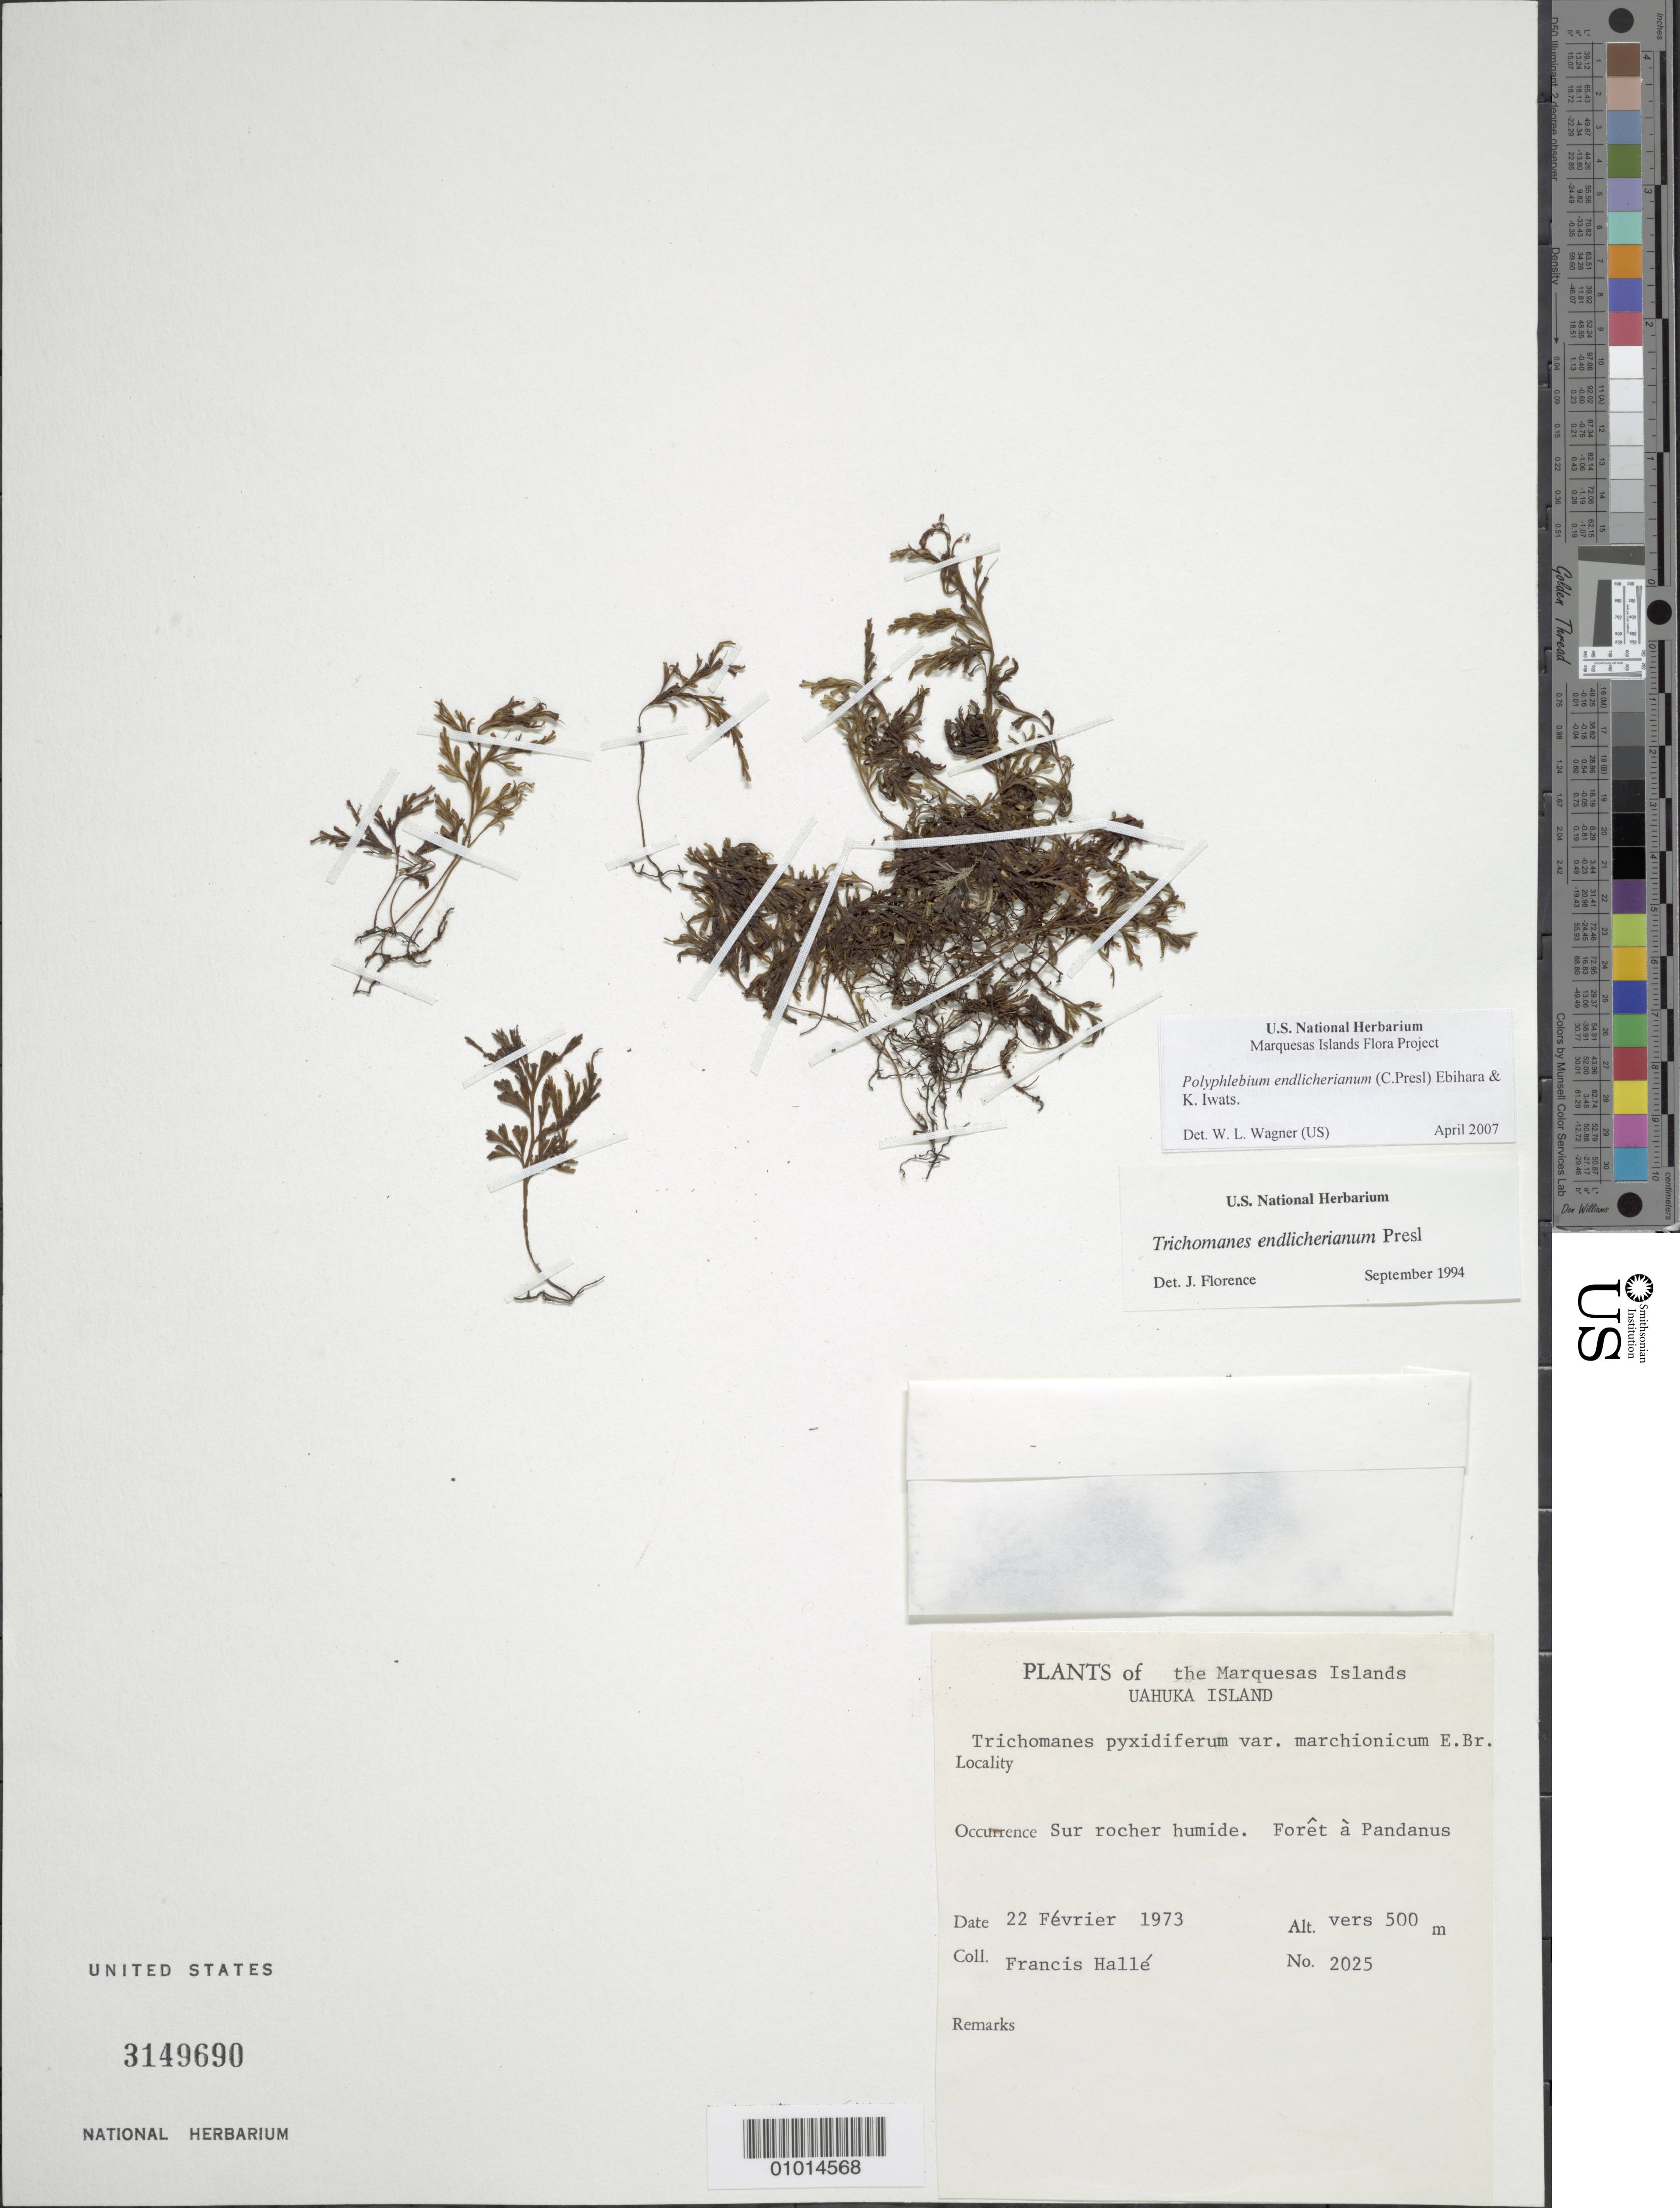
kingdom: Plantae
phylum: Tracheophyta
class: Polypodiopsida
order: Hymenophyllales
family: Hymenophyllaceae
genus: Polyphlebium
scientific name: Polyphlebium endlicherianum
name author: (C. Presl) Ebihara & K. Iwats.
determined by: Wagner, W. L., (BOT), Smithsonian Institution - National Museum of Natural History (UNITED STATES)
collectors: F. Hallé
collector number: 2025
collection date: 1973-02-22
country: French Polynesia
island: Ua Huka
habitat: Sur rocher humide. Forêt Pandanus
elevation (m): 500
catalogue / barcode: US 3149690